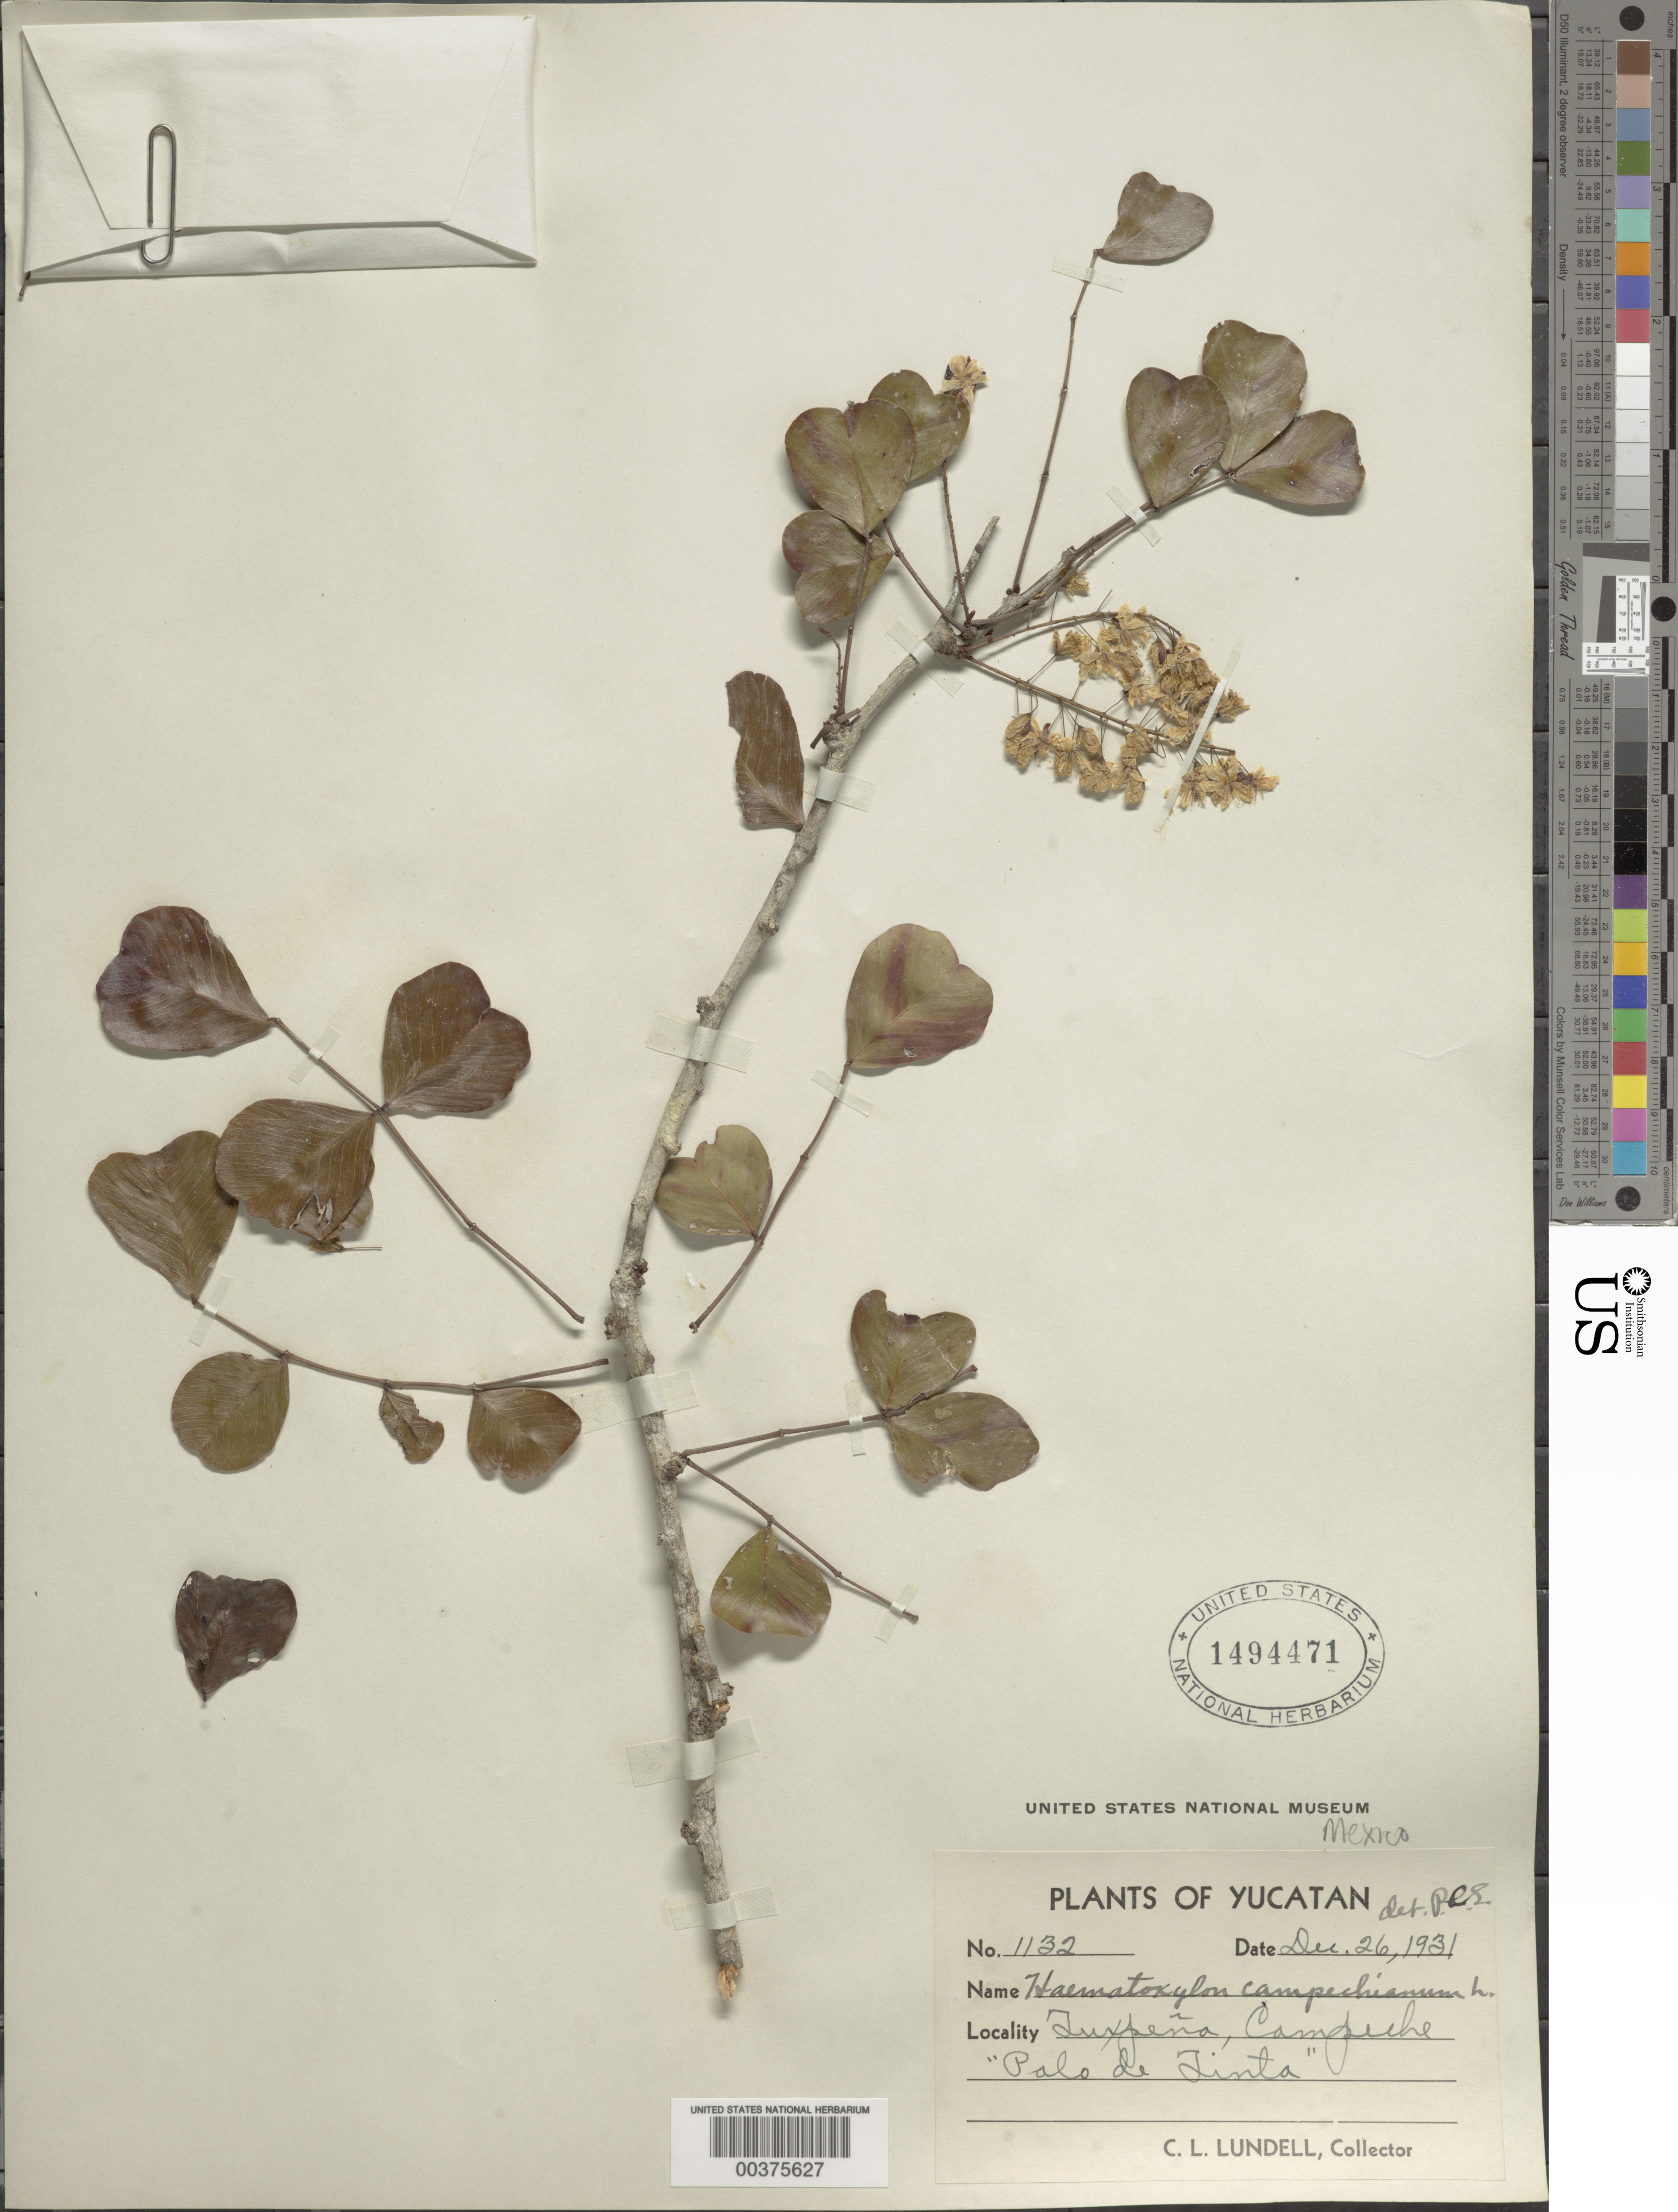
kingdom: Plantae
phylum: Tracheophyta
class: Magnoliopsida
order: Fabales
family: Fabaceae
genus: Haematoxylum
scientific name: Haematoxylum campechianum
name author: L.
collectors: C. L. Lundell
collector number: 1132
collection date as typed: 26 Dec 1931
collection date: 1931-12-26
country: Mexico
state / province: Campeche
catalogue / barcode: US 1494471